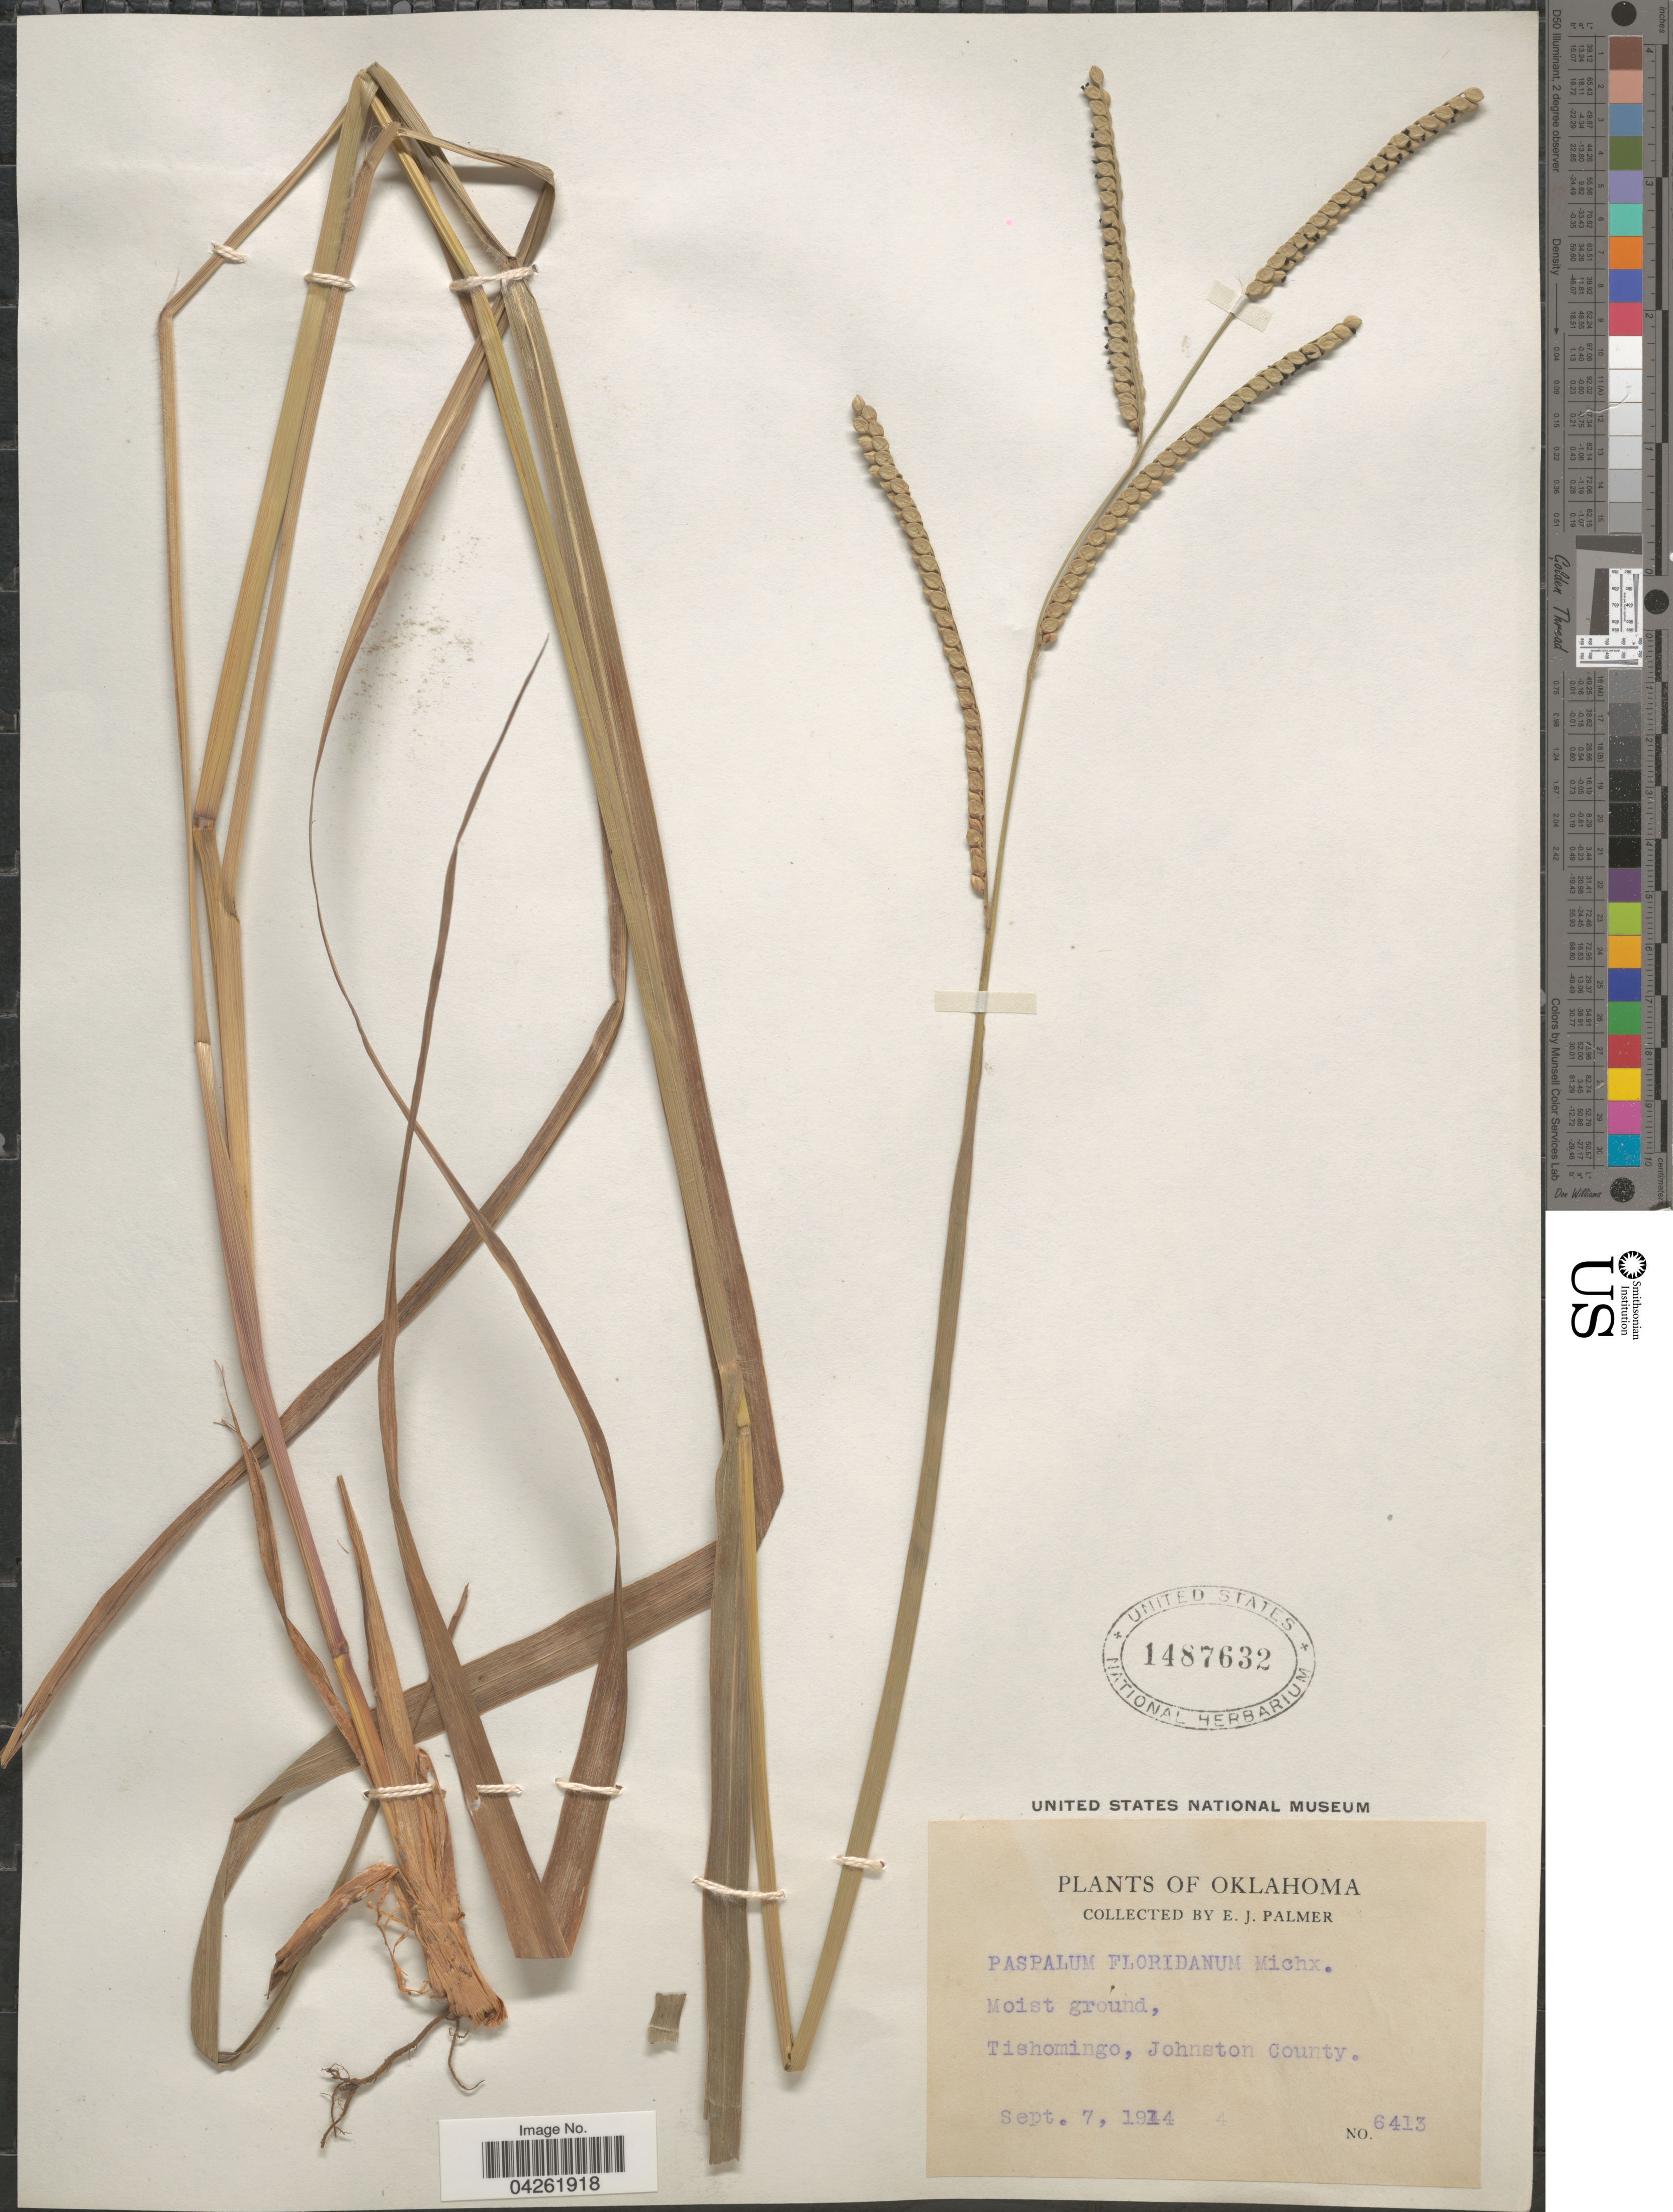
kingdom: Plantae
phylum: Tracheophyta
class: Liliopsida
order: Poales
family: Poaceae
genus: Paspalum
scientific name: Paspalum floridanum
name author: Michx.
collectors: E. J. Palmer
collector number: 6413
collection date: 1914-09-07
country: United States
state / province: Oklahoma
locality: Tishomingo, Johnston County.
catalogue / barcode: US 1487632